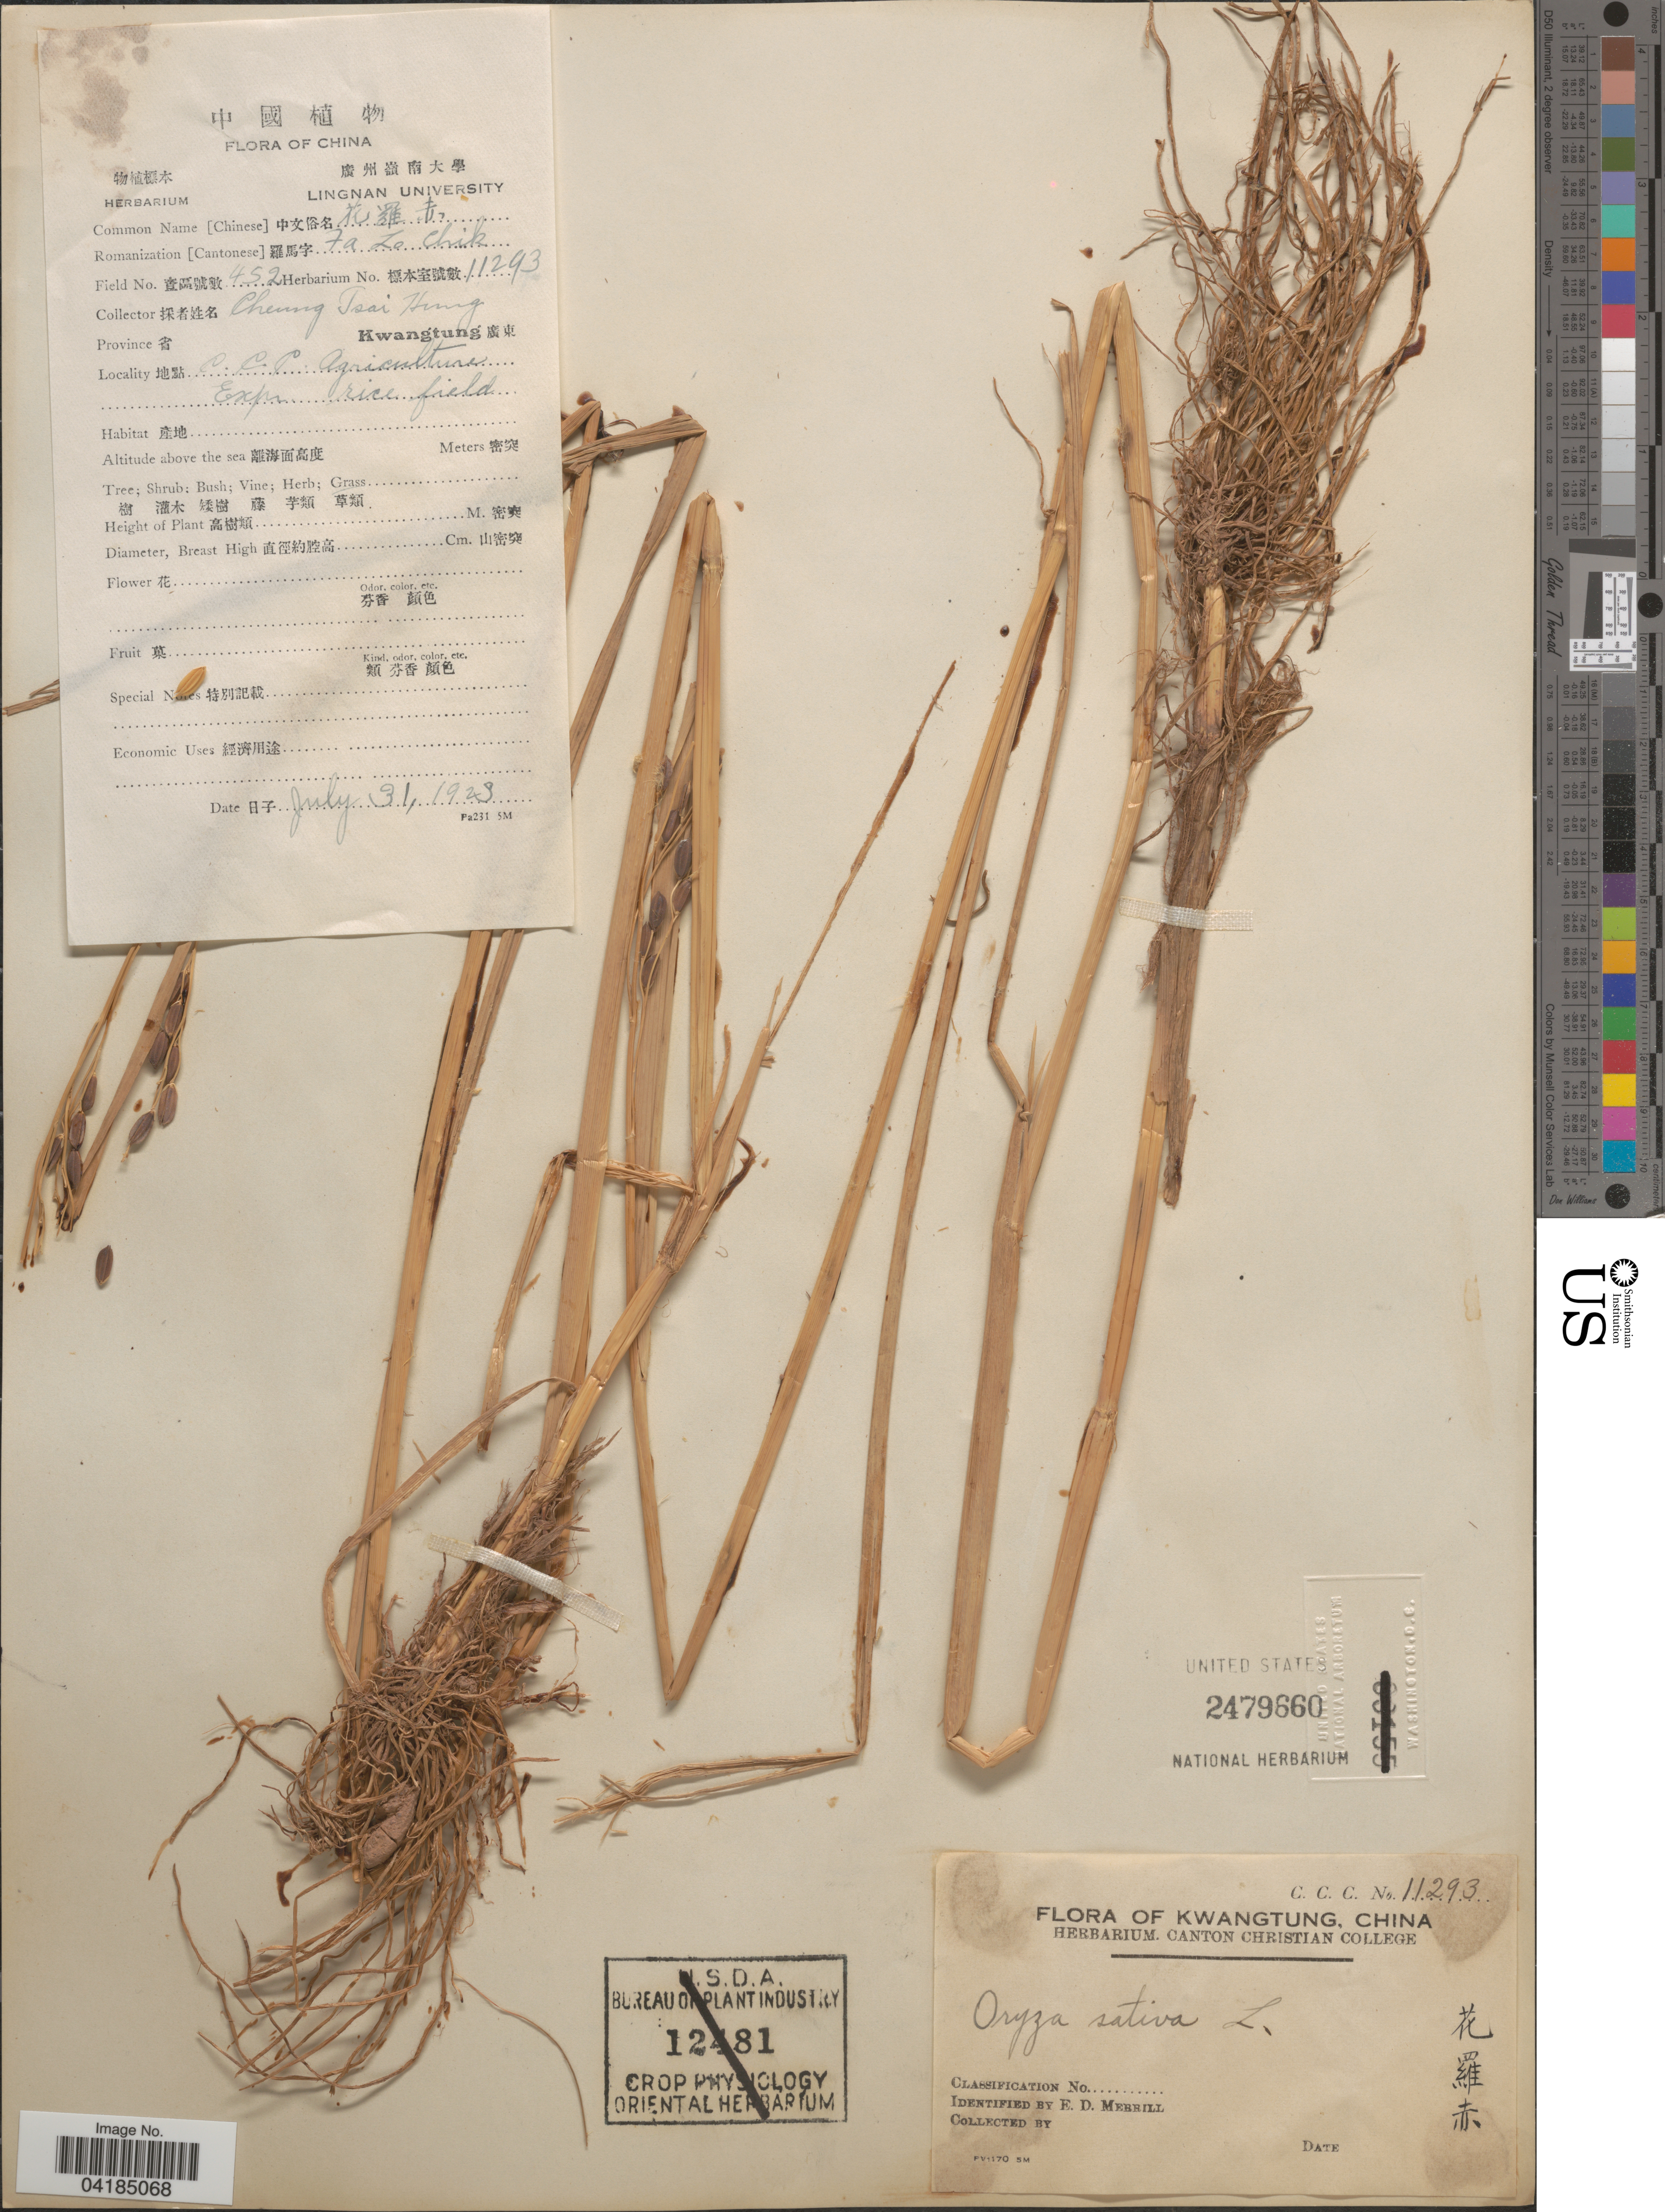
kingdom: Plantae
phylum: Tracheophyta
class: Liliopsida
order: Poales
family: Poaceae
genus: Oryza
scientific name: Oryza sativa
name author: L.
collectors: C. Hung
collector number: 452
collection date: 1923-07-31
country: China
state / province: Guangdong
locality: Kwangtung. C.C.C. Agriculture Expr. rice field.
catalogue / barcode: US 2479660